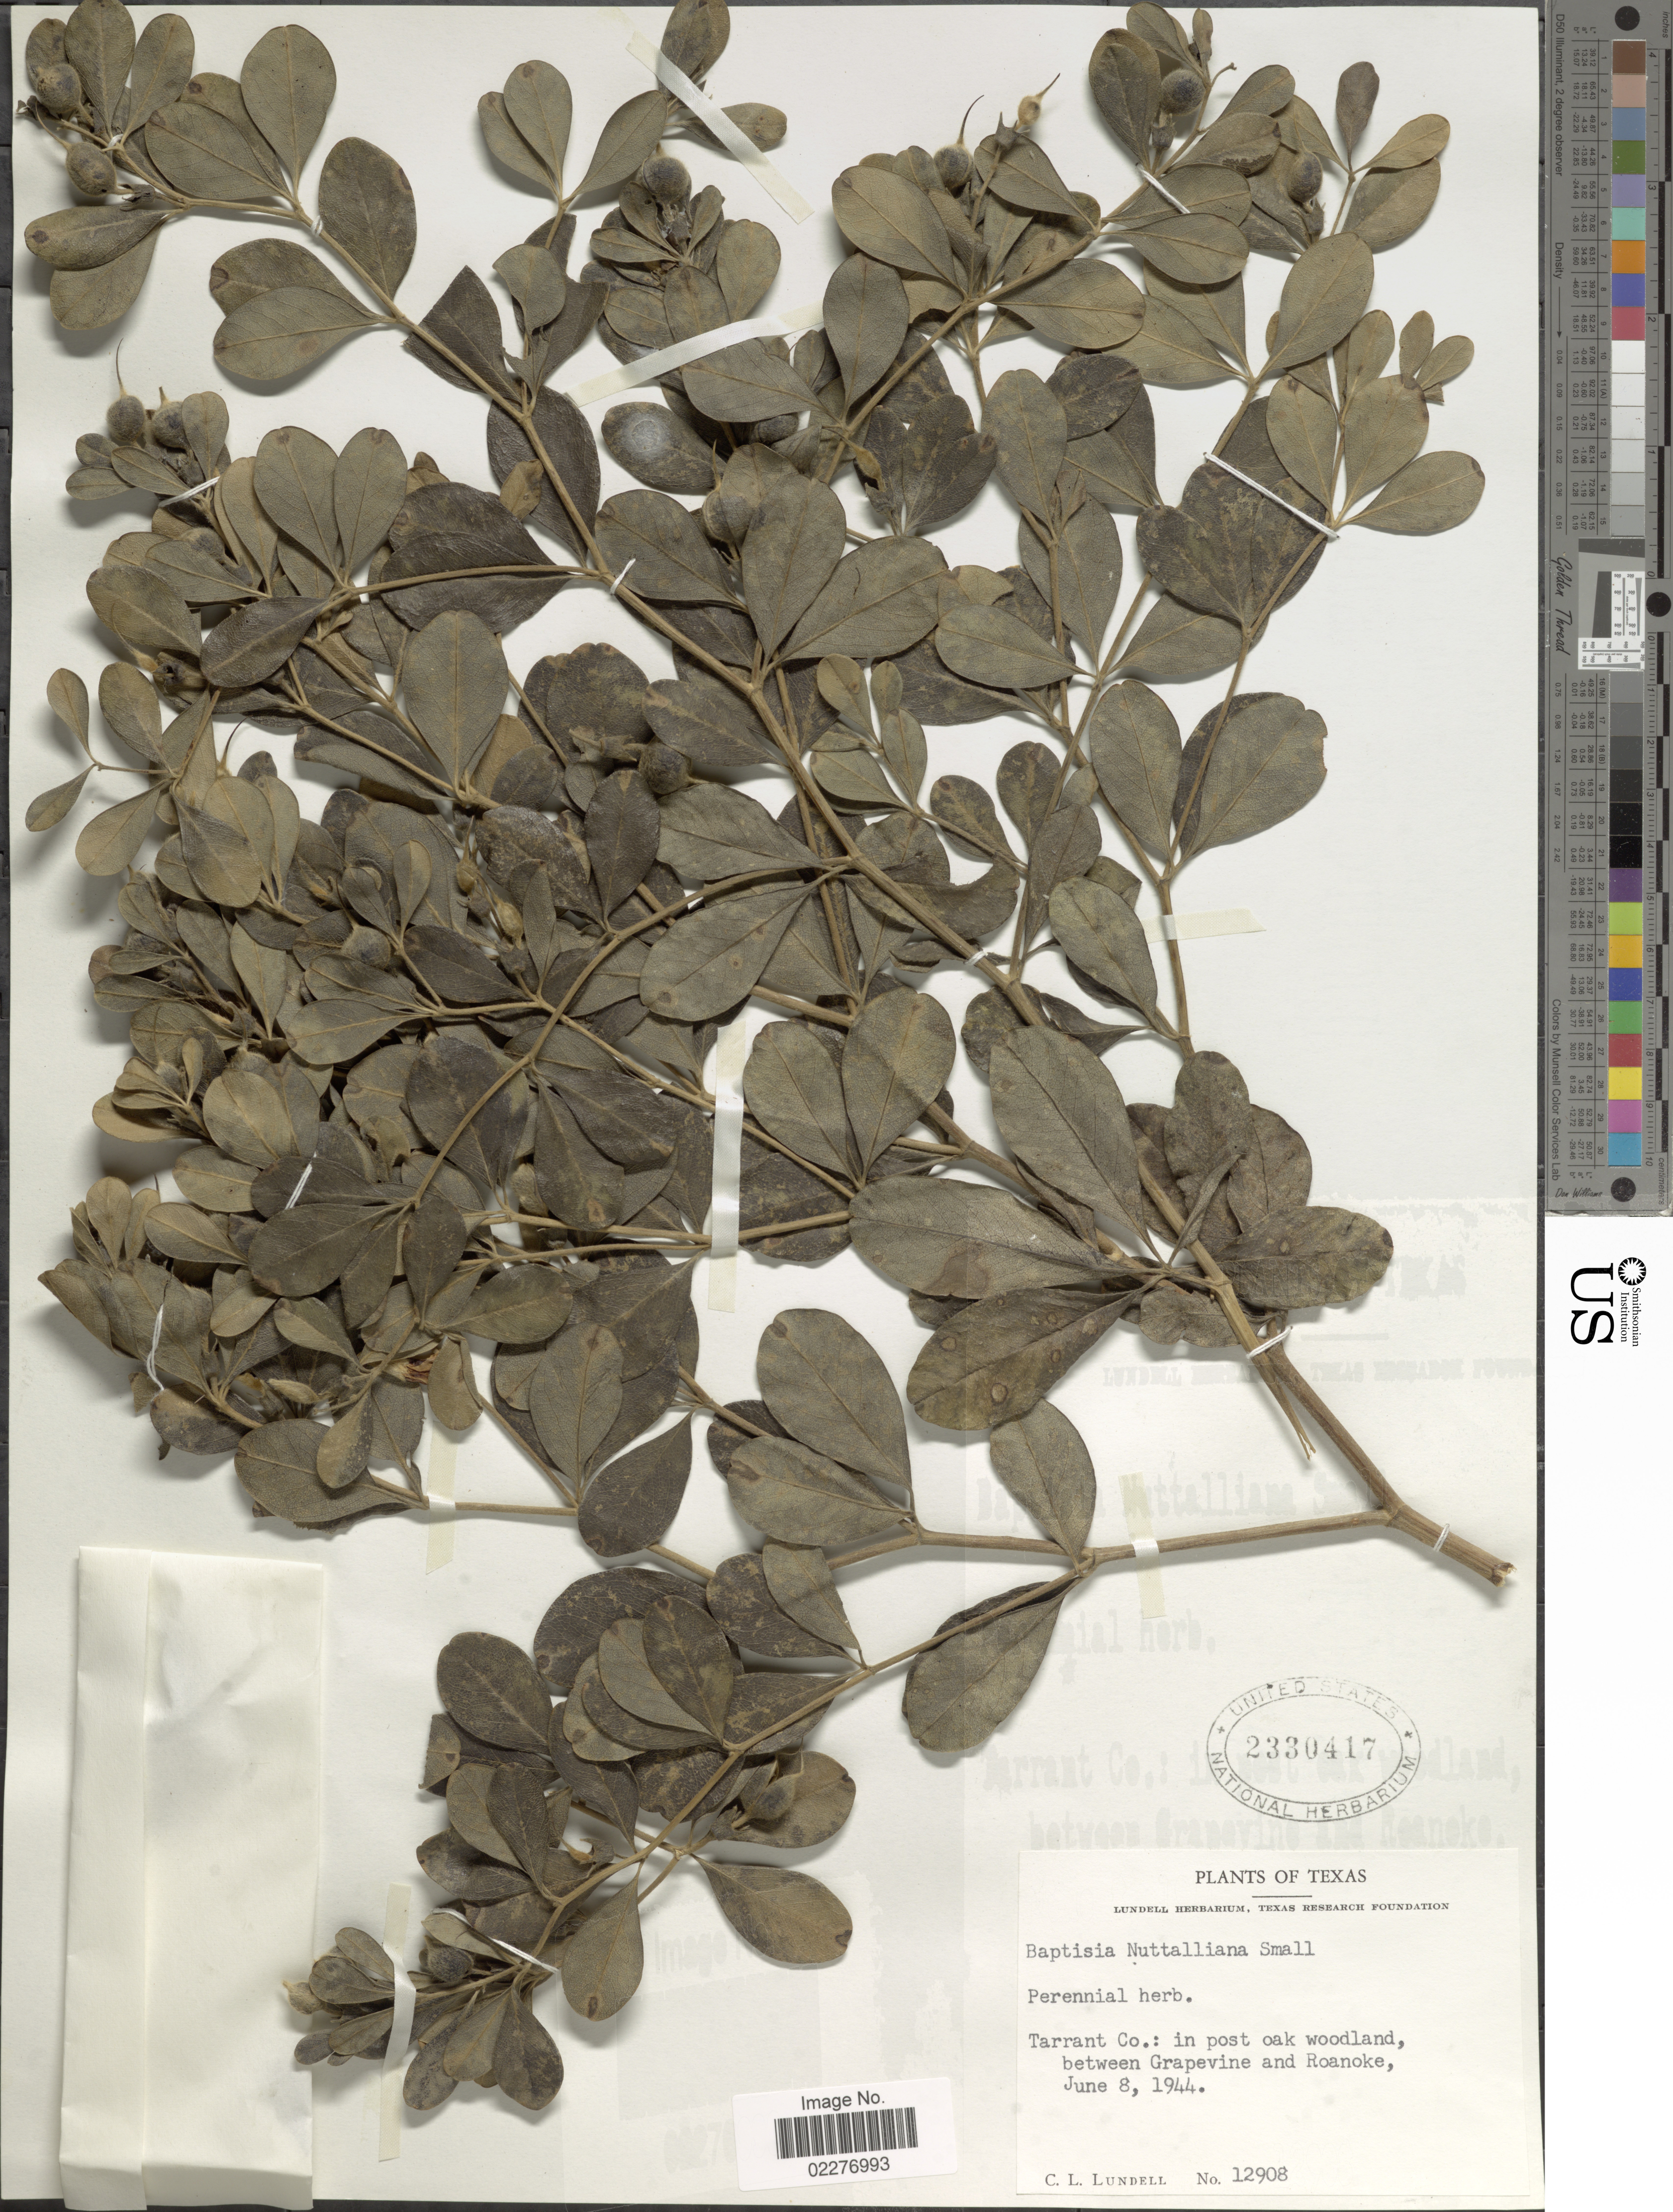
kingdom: Plantae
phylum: Tracheophyta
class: Magnoliopsida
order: Fabales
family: Fabaceae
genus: Baptisia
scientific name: Baptisia nuttalliana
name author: Small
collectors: C. L. Lundell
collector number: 12908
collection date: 1944-06-08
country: United States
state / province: Texas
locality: Tarrant Co: in post oak woodland, between Grapevine and Roanoke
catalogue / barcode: US 2330417